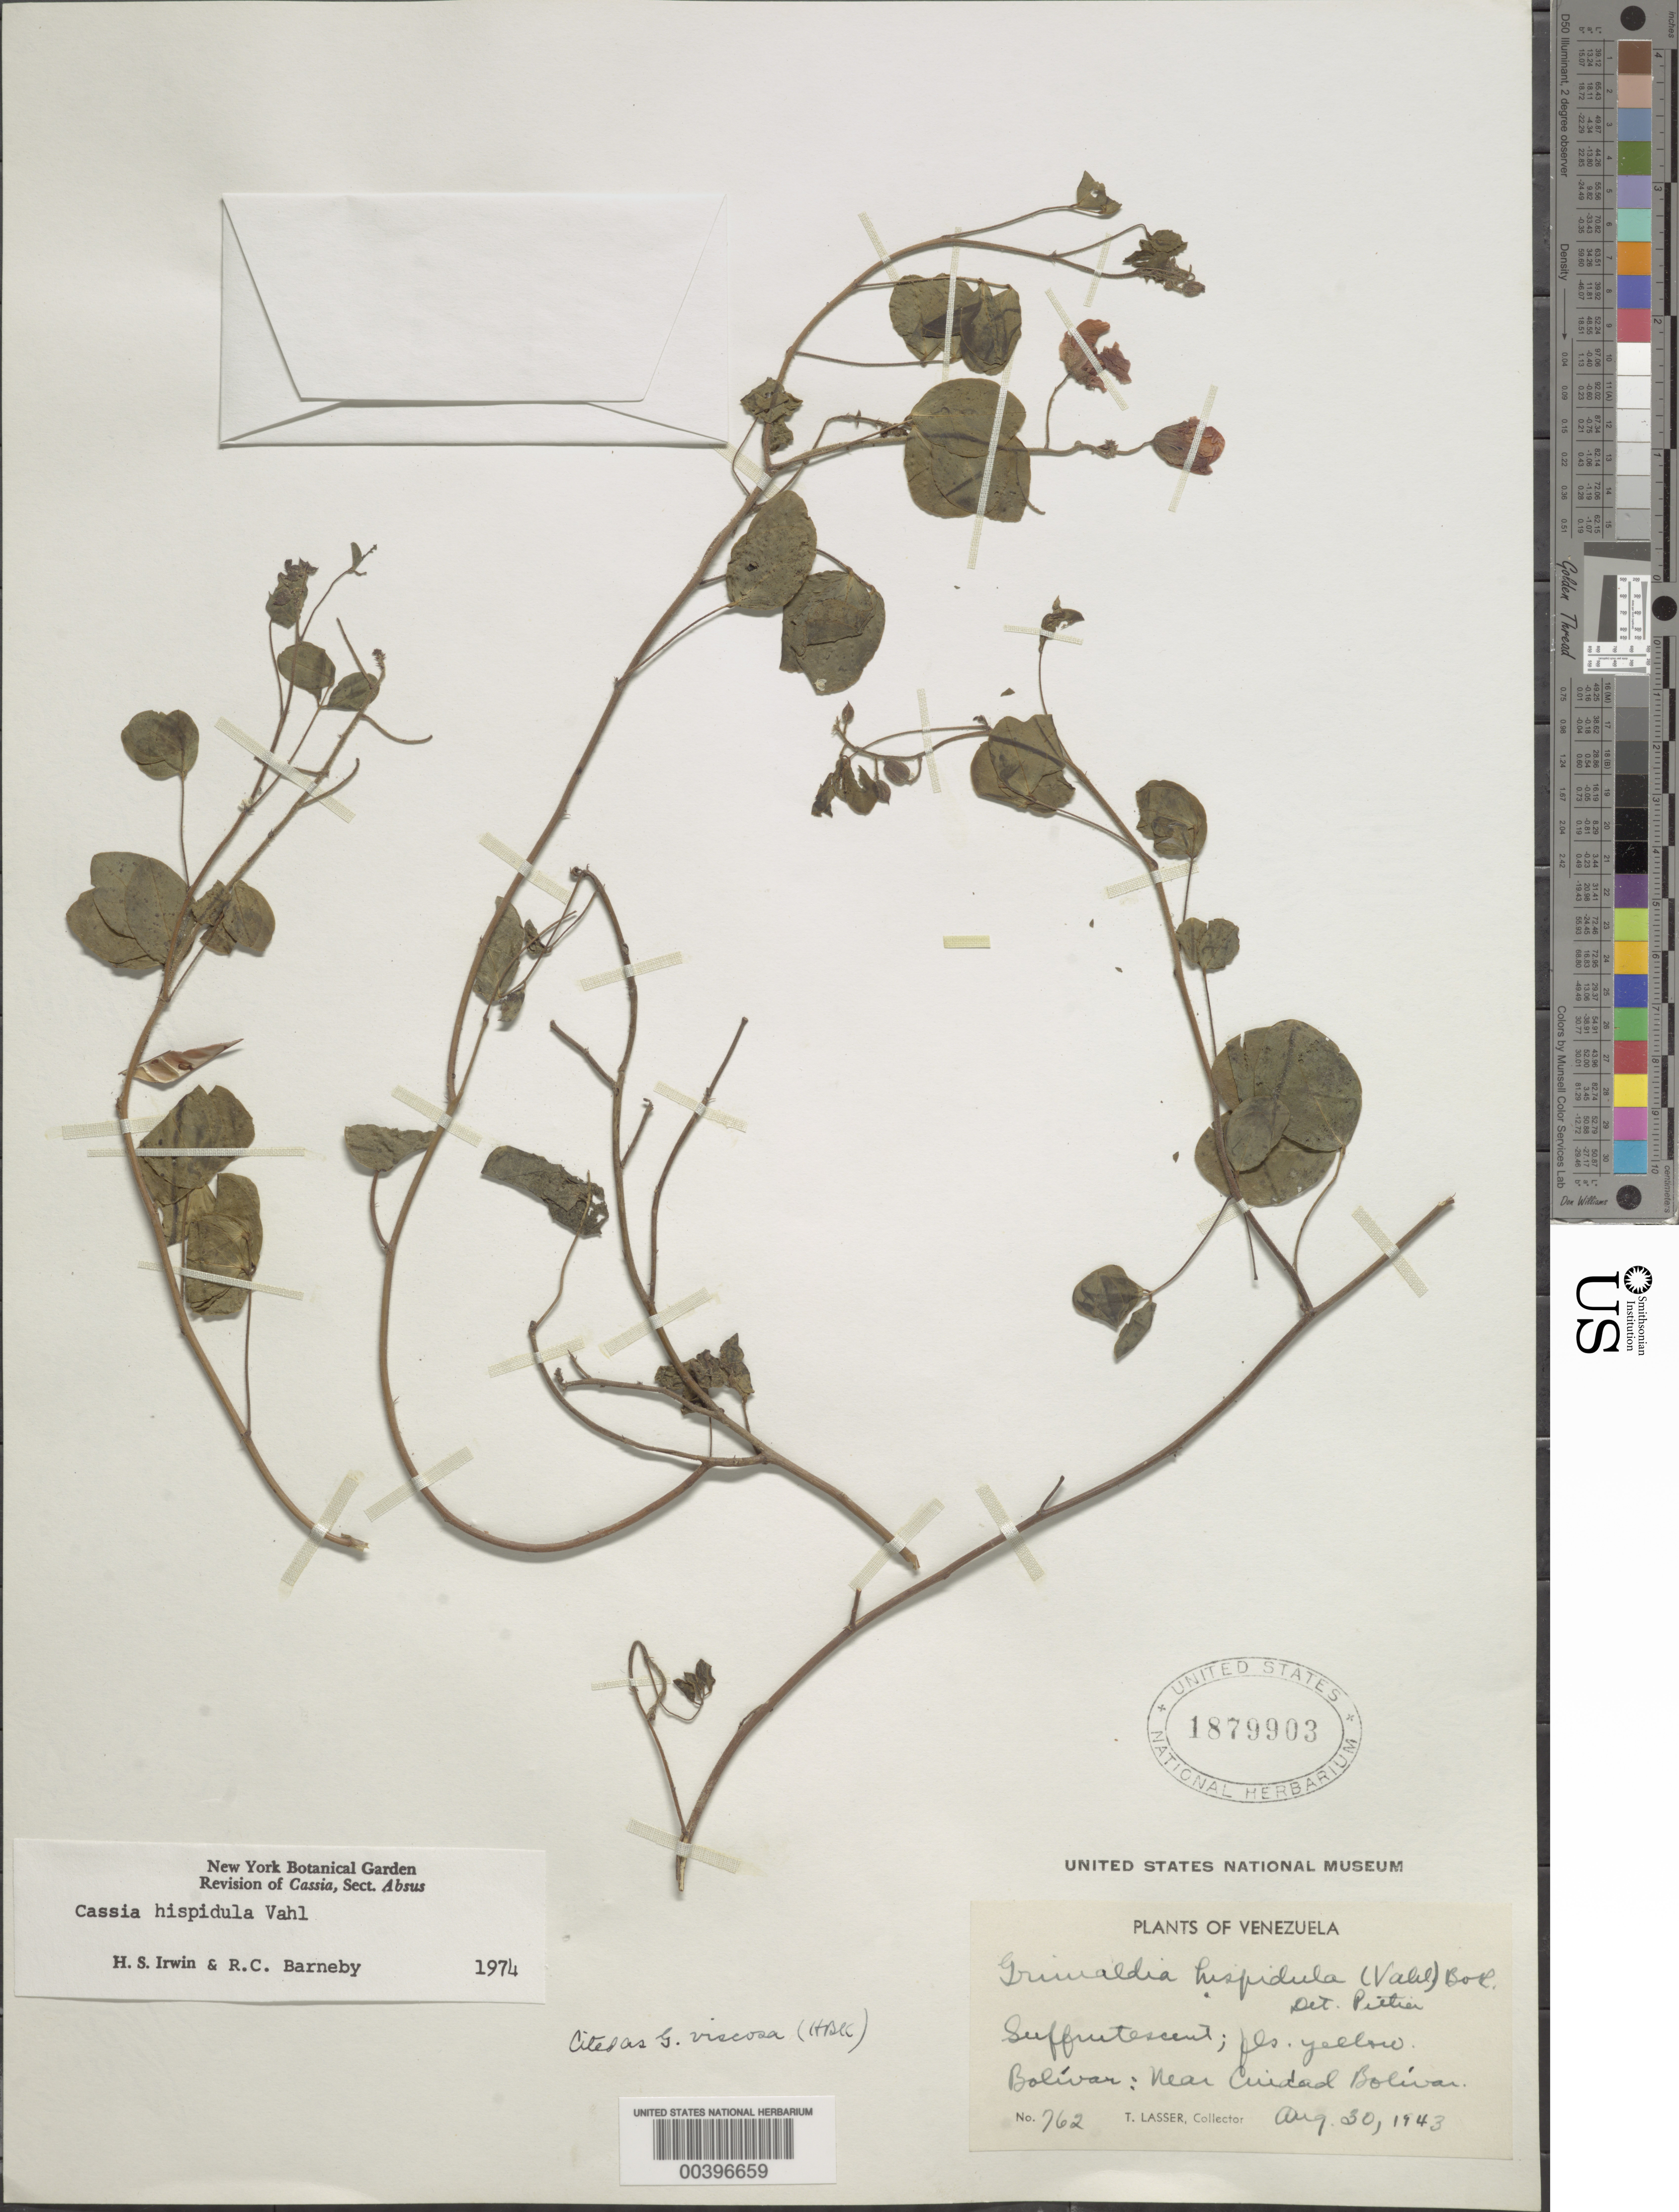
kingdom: Plantae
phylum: Tracheophyta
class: Magnoliopsida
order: Fabales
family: Fabaceae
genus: Chamaecrista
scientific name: Chamaecrista hispidula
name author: (Vahl) H.S. Irwin & Barneby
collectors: T. Lasser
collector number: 762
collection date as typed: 30 Aug 1943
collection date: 1943-08-30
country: Venezuela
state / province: Bolivar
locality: Near cuidad bolivar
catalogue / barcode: US 1879903